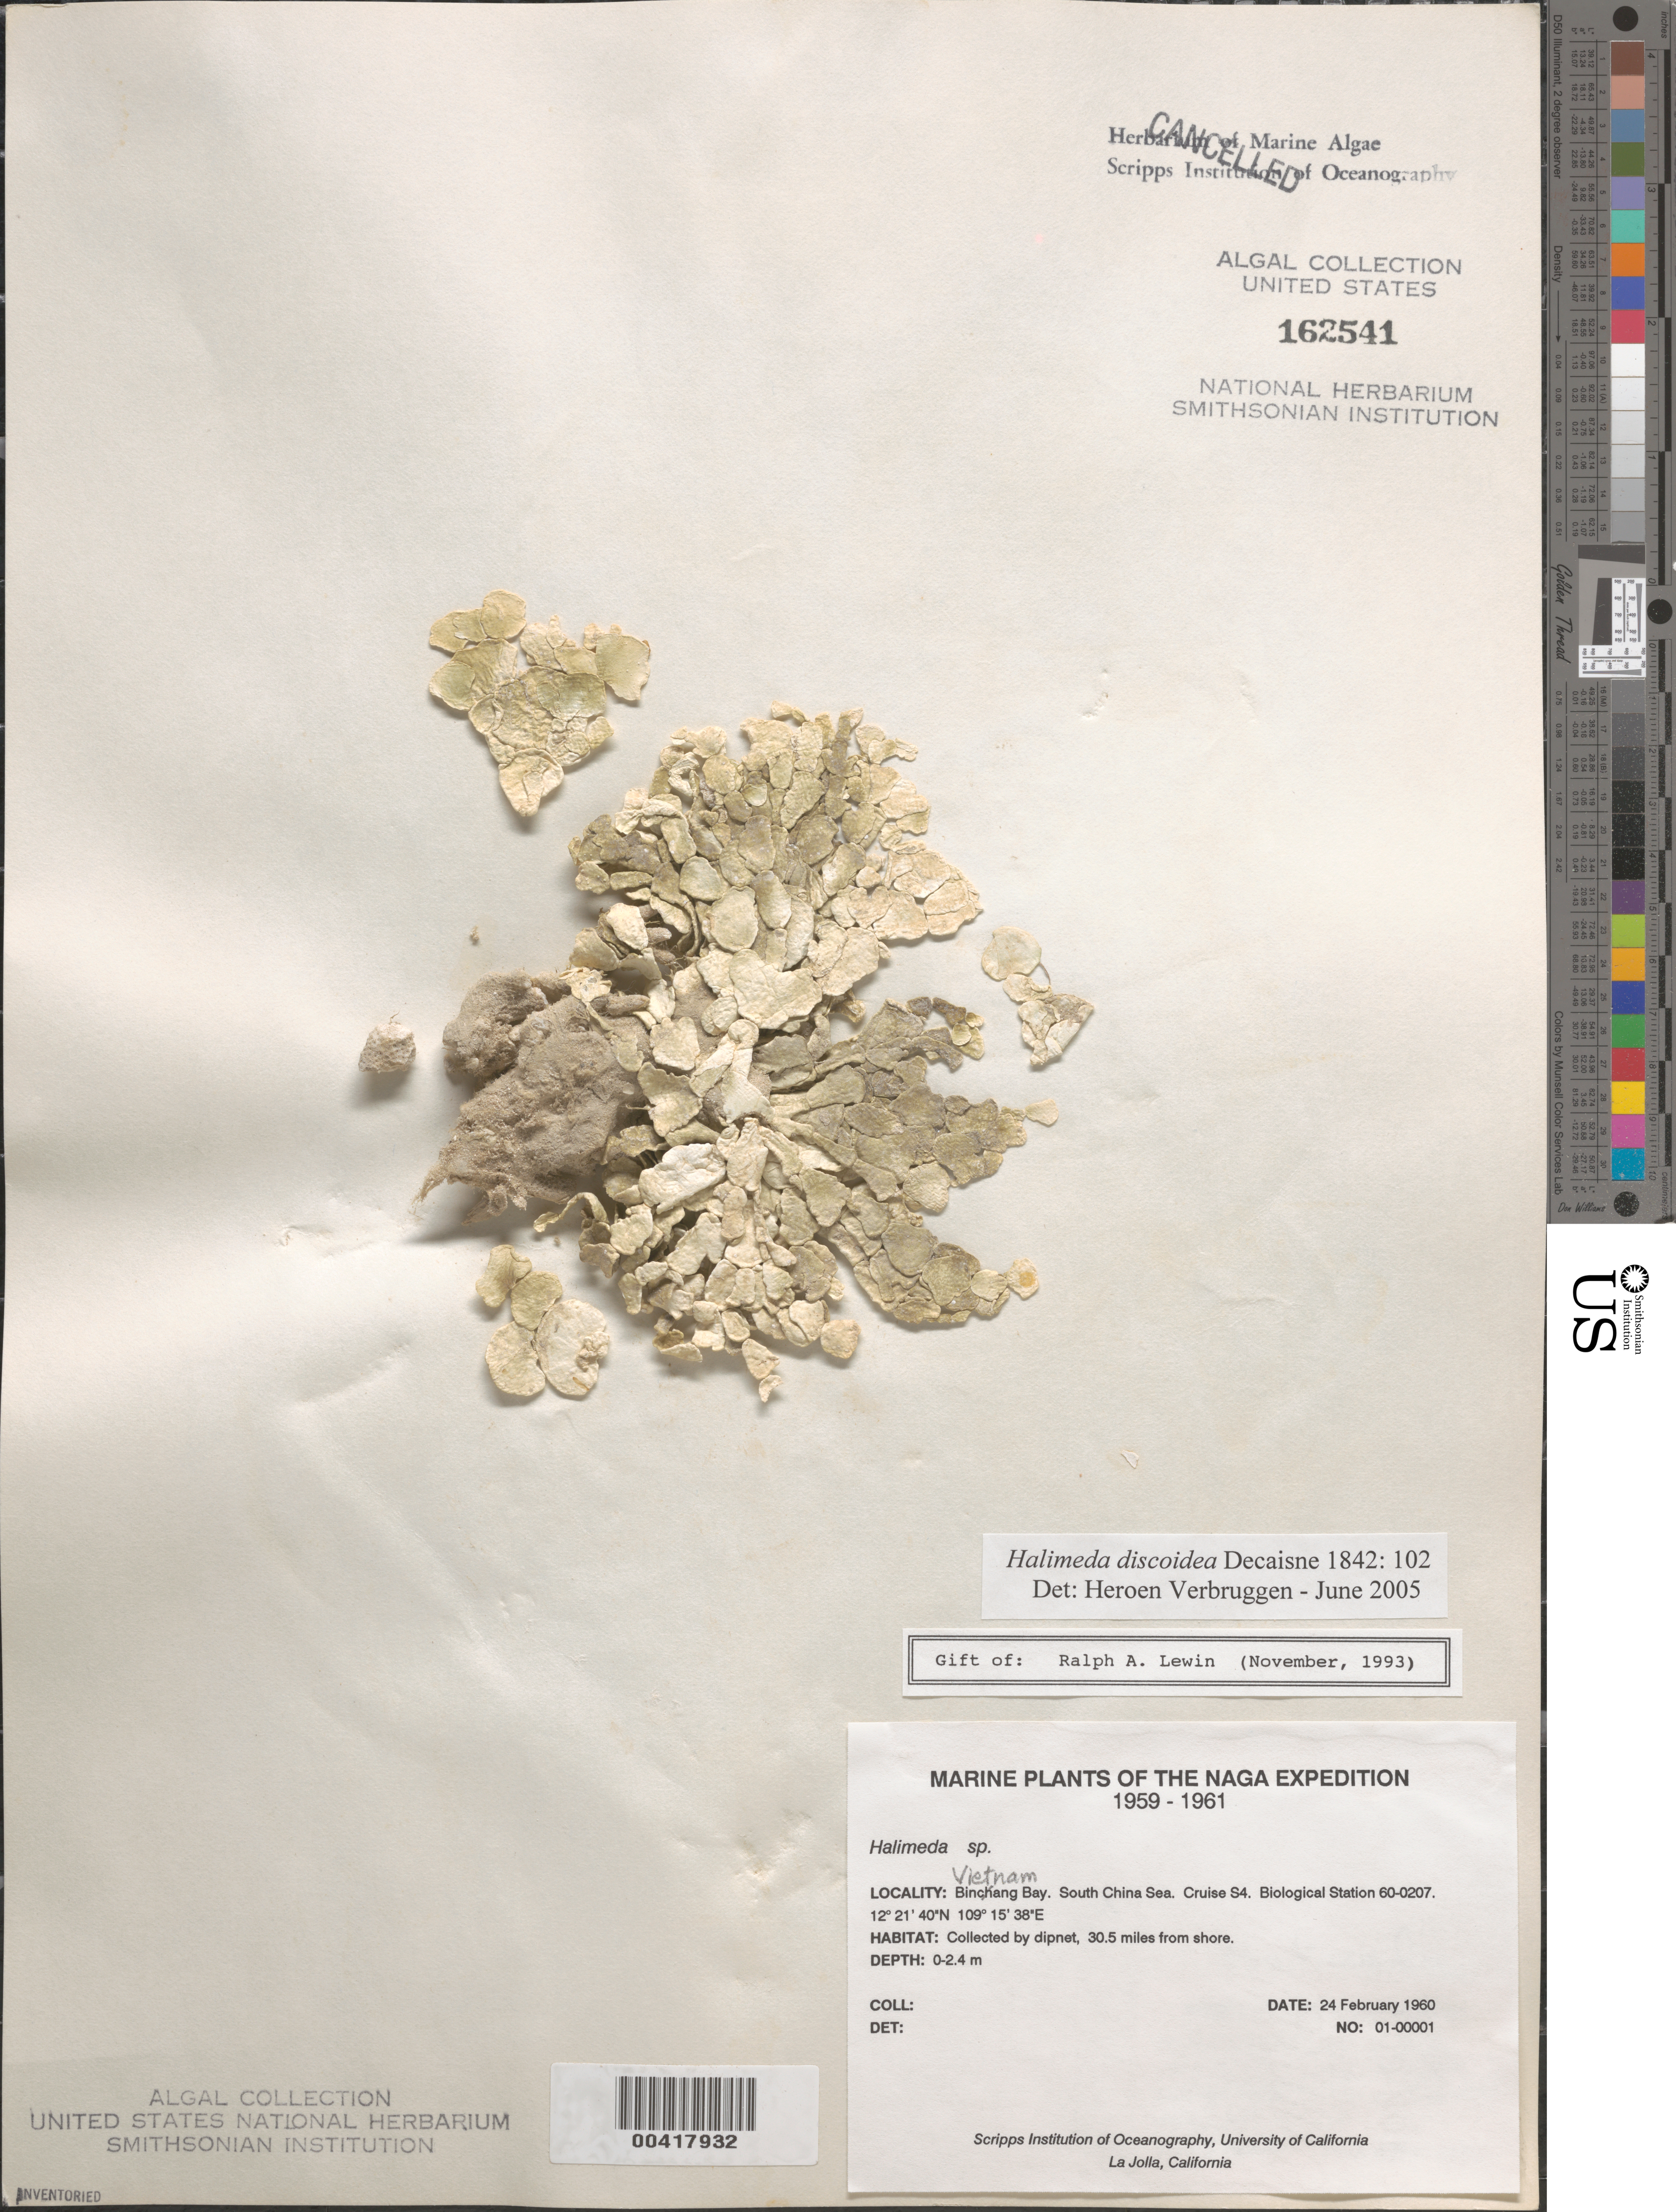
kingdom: Plantae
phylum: Chlorophyta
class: Ulvophyceae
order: Bryopsidales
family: Halimedaceae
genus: Halimeda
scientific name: Halimeda discoidea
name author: Decne.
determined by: Verbruggen, H.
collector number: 01-00001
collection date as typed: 24 Feb 1960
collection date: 1960-02-24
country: Vietnam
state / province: Phu Khanh Province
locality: Bincang Bay, South China Sea, Cruise S4, Biological Station 60-0207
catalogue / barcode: US 162541